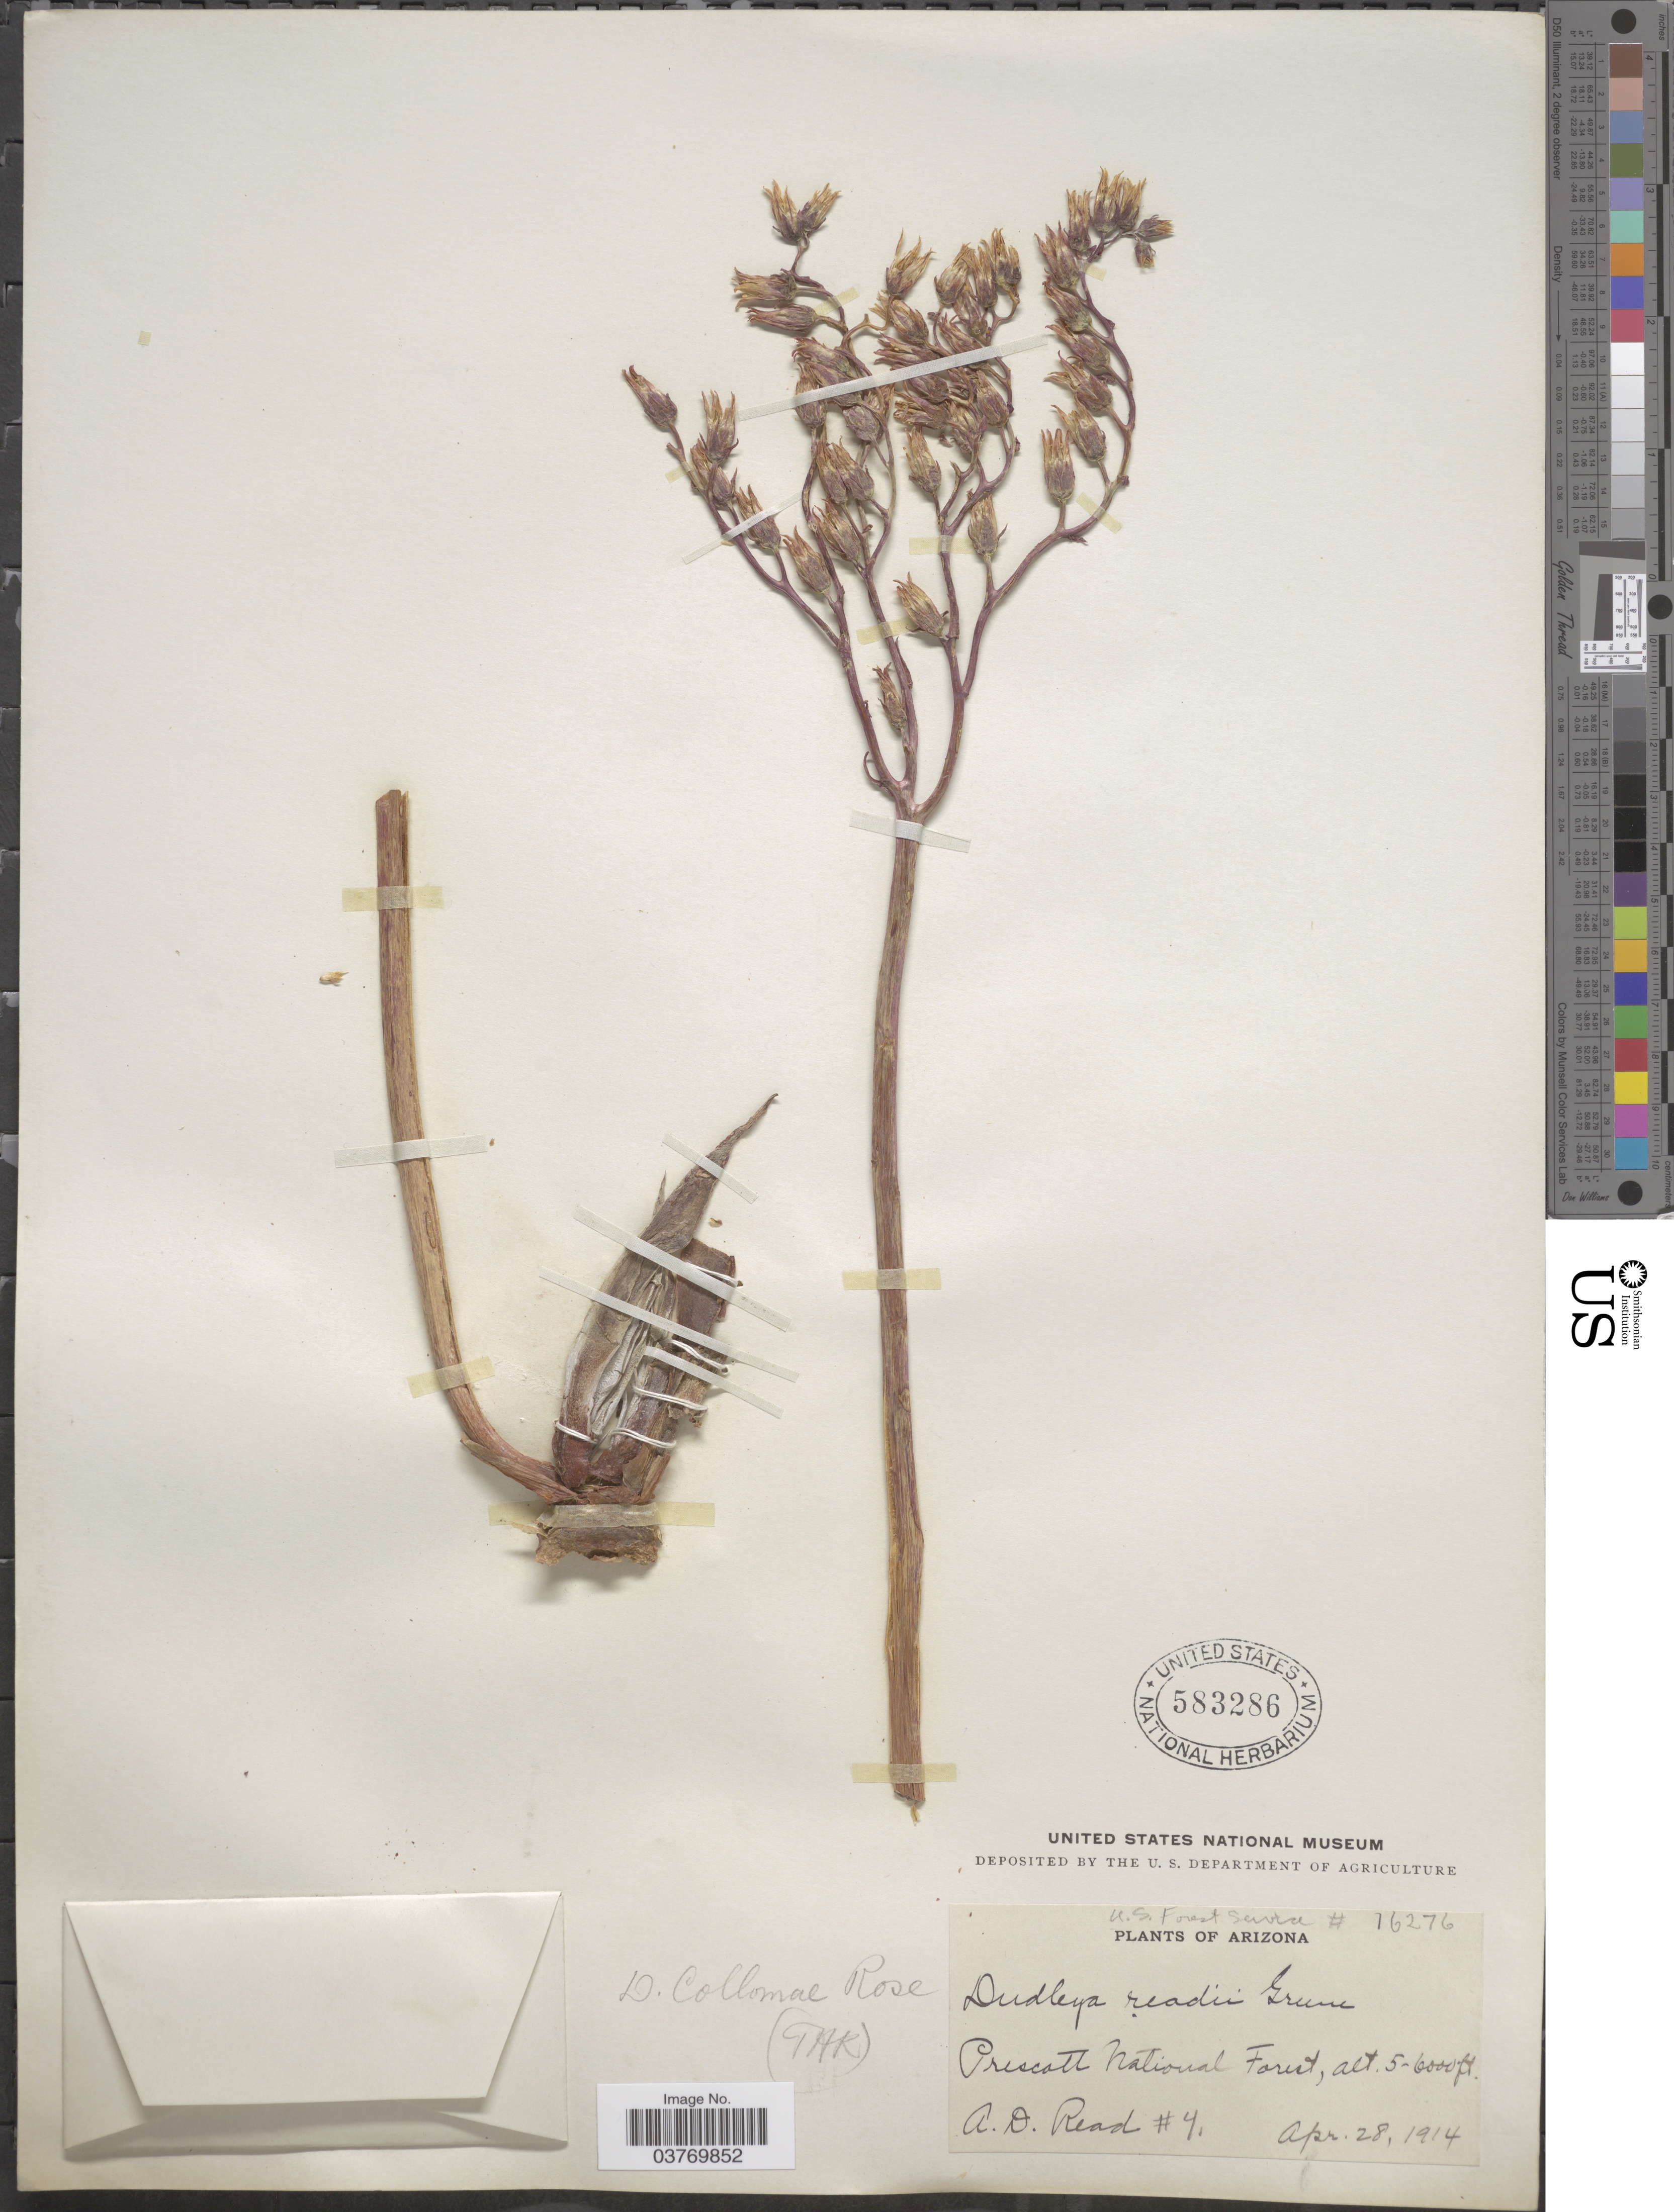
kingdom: Plantae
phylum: Tracheophyta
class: Magnoliopsida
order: Saxifragales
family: Crassulaceae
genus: Dudleya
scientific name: Dudleya collomiae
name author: Rose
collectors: A. D. Read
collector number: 4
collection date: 1914-04-28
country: United States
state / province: Arizona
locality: Prescott National Forest.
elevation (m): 1524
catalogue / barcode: US 583286